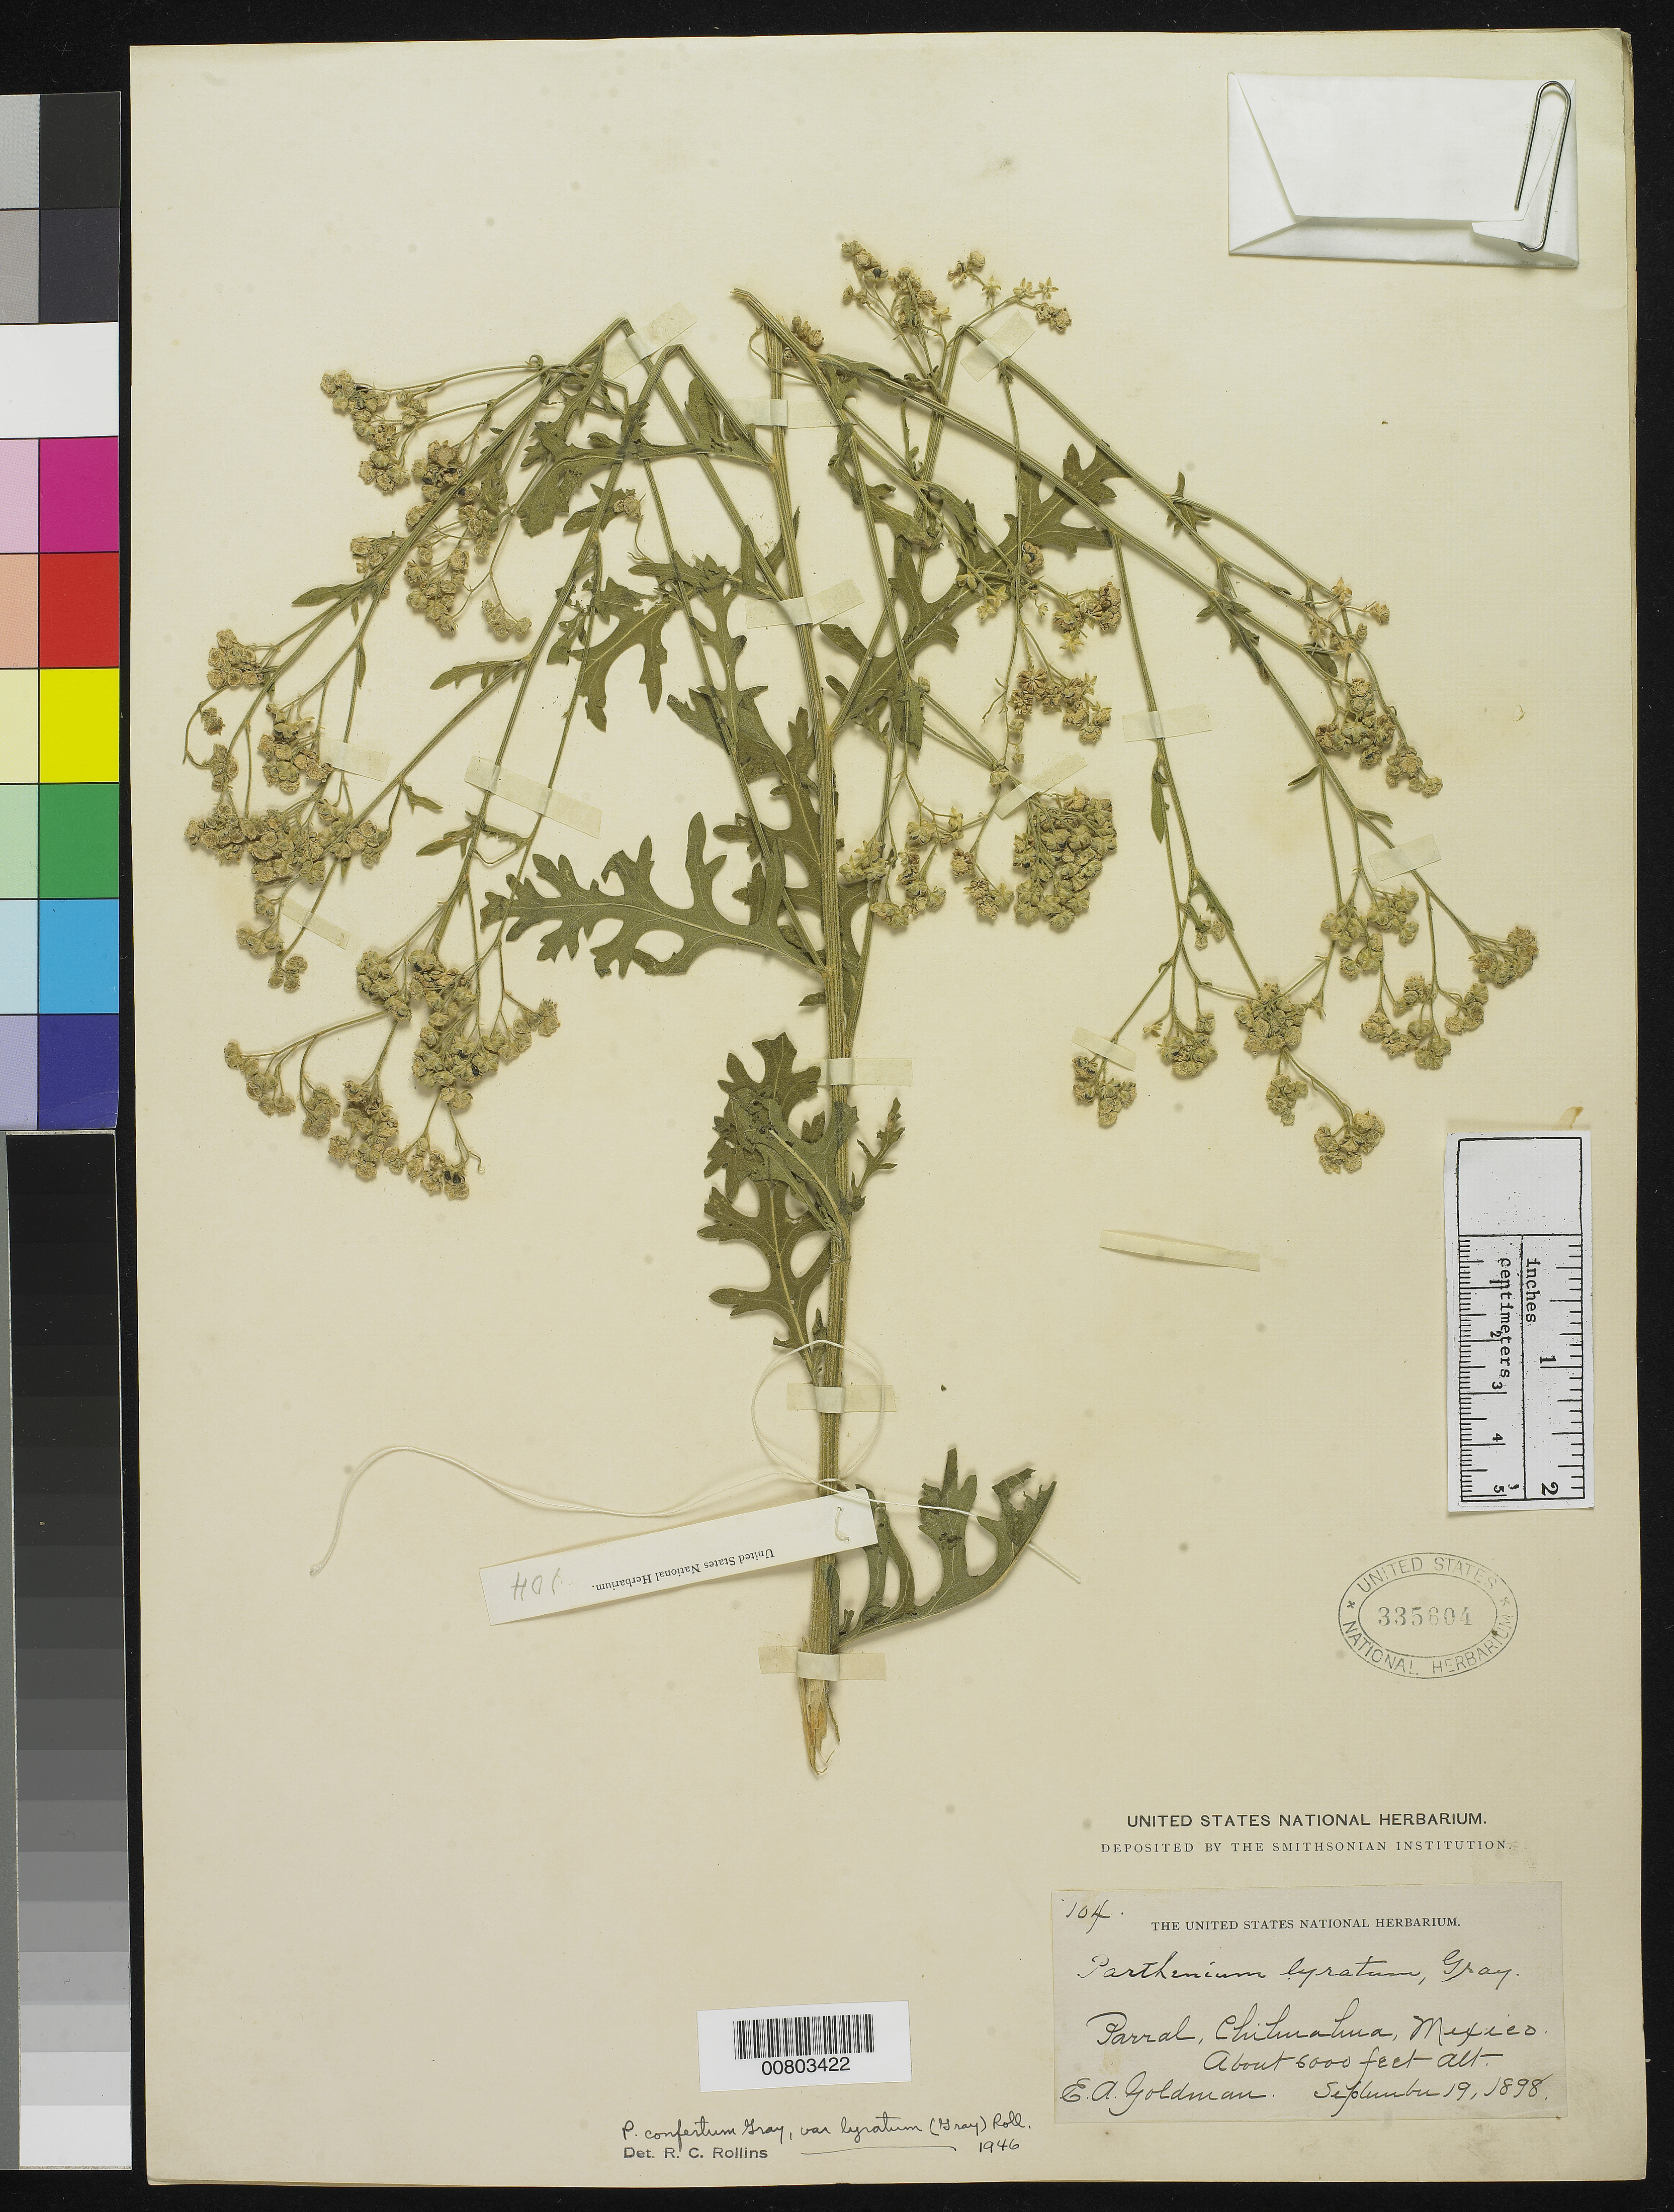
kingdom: Plantae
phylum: Tracheophyta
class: Magnoliopsida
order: Asterales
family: Asteraceae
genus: Parthenium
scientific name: Parthenium confertum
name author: A. Gray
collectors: E. A. Goldman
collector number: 104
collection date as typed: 19 Sep 1898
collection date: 1898-09-19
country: Mexico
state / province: Chihuahua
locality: Parral, Chihuahua.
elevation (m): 1829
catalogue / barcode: US 335604